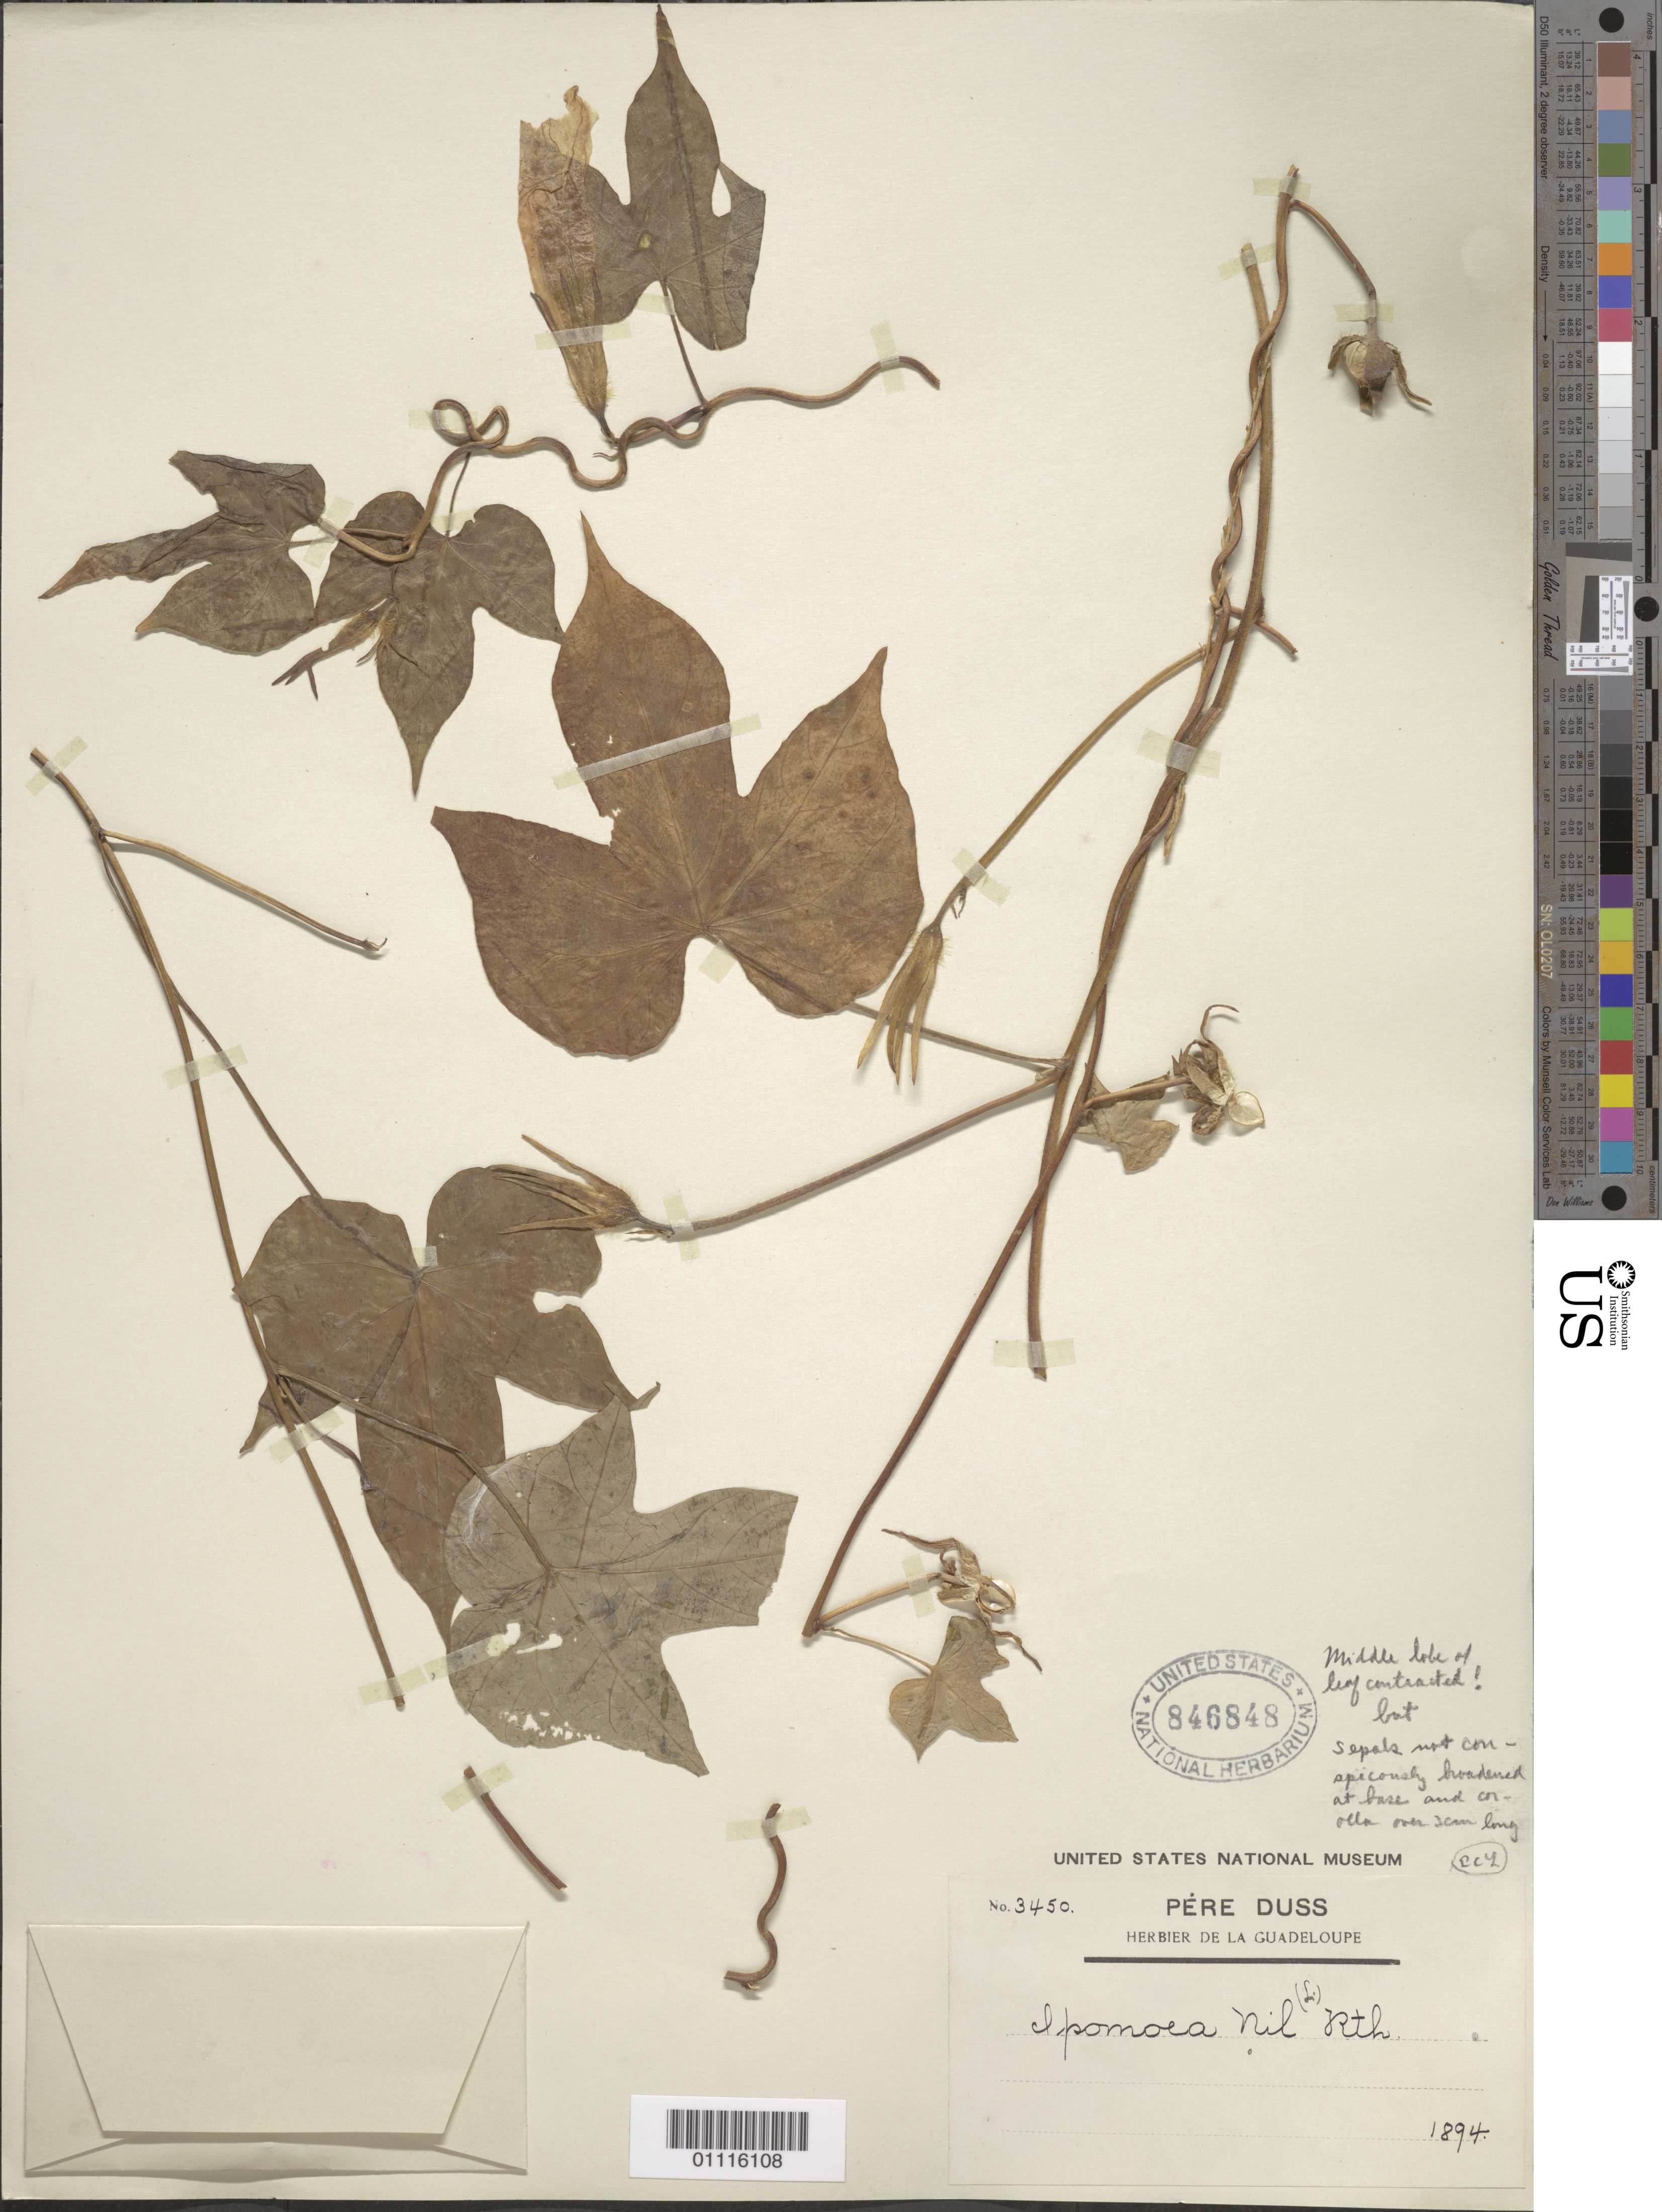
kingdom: Plantae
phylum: Tracheophyta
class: Magnoliopsida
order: Solanales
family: Convolvulaceae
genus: Ipomoea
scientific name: Ipomoea nil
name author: (L.) Roth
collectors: Père Duss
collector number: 3450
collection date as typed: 1894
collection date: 1894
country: Guadeloupe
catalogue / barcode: US 846848